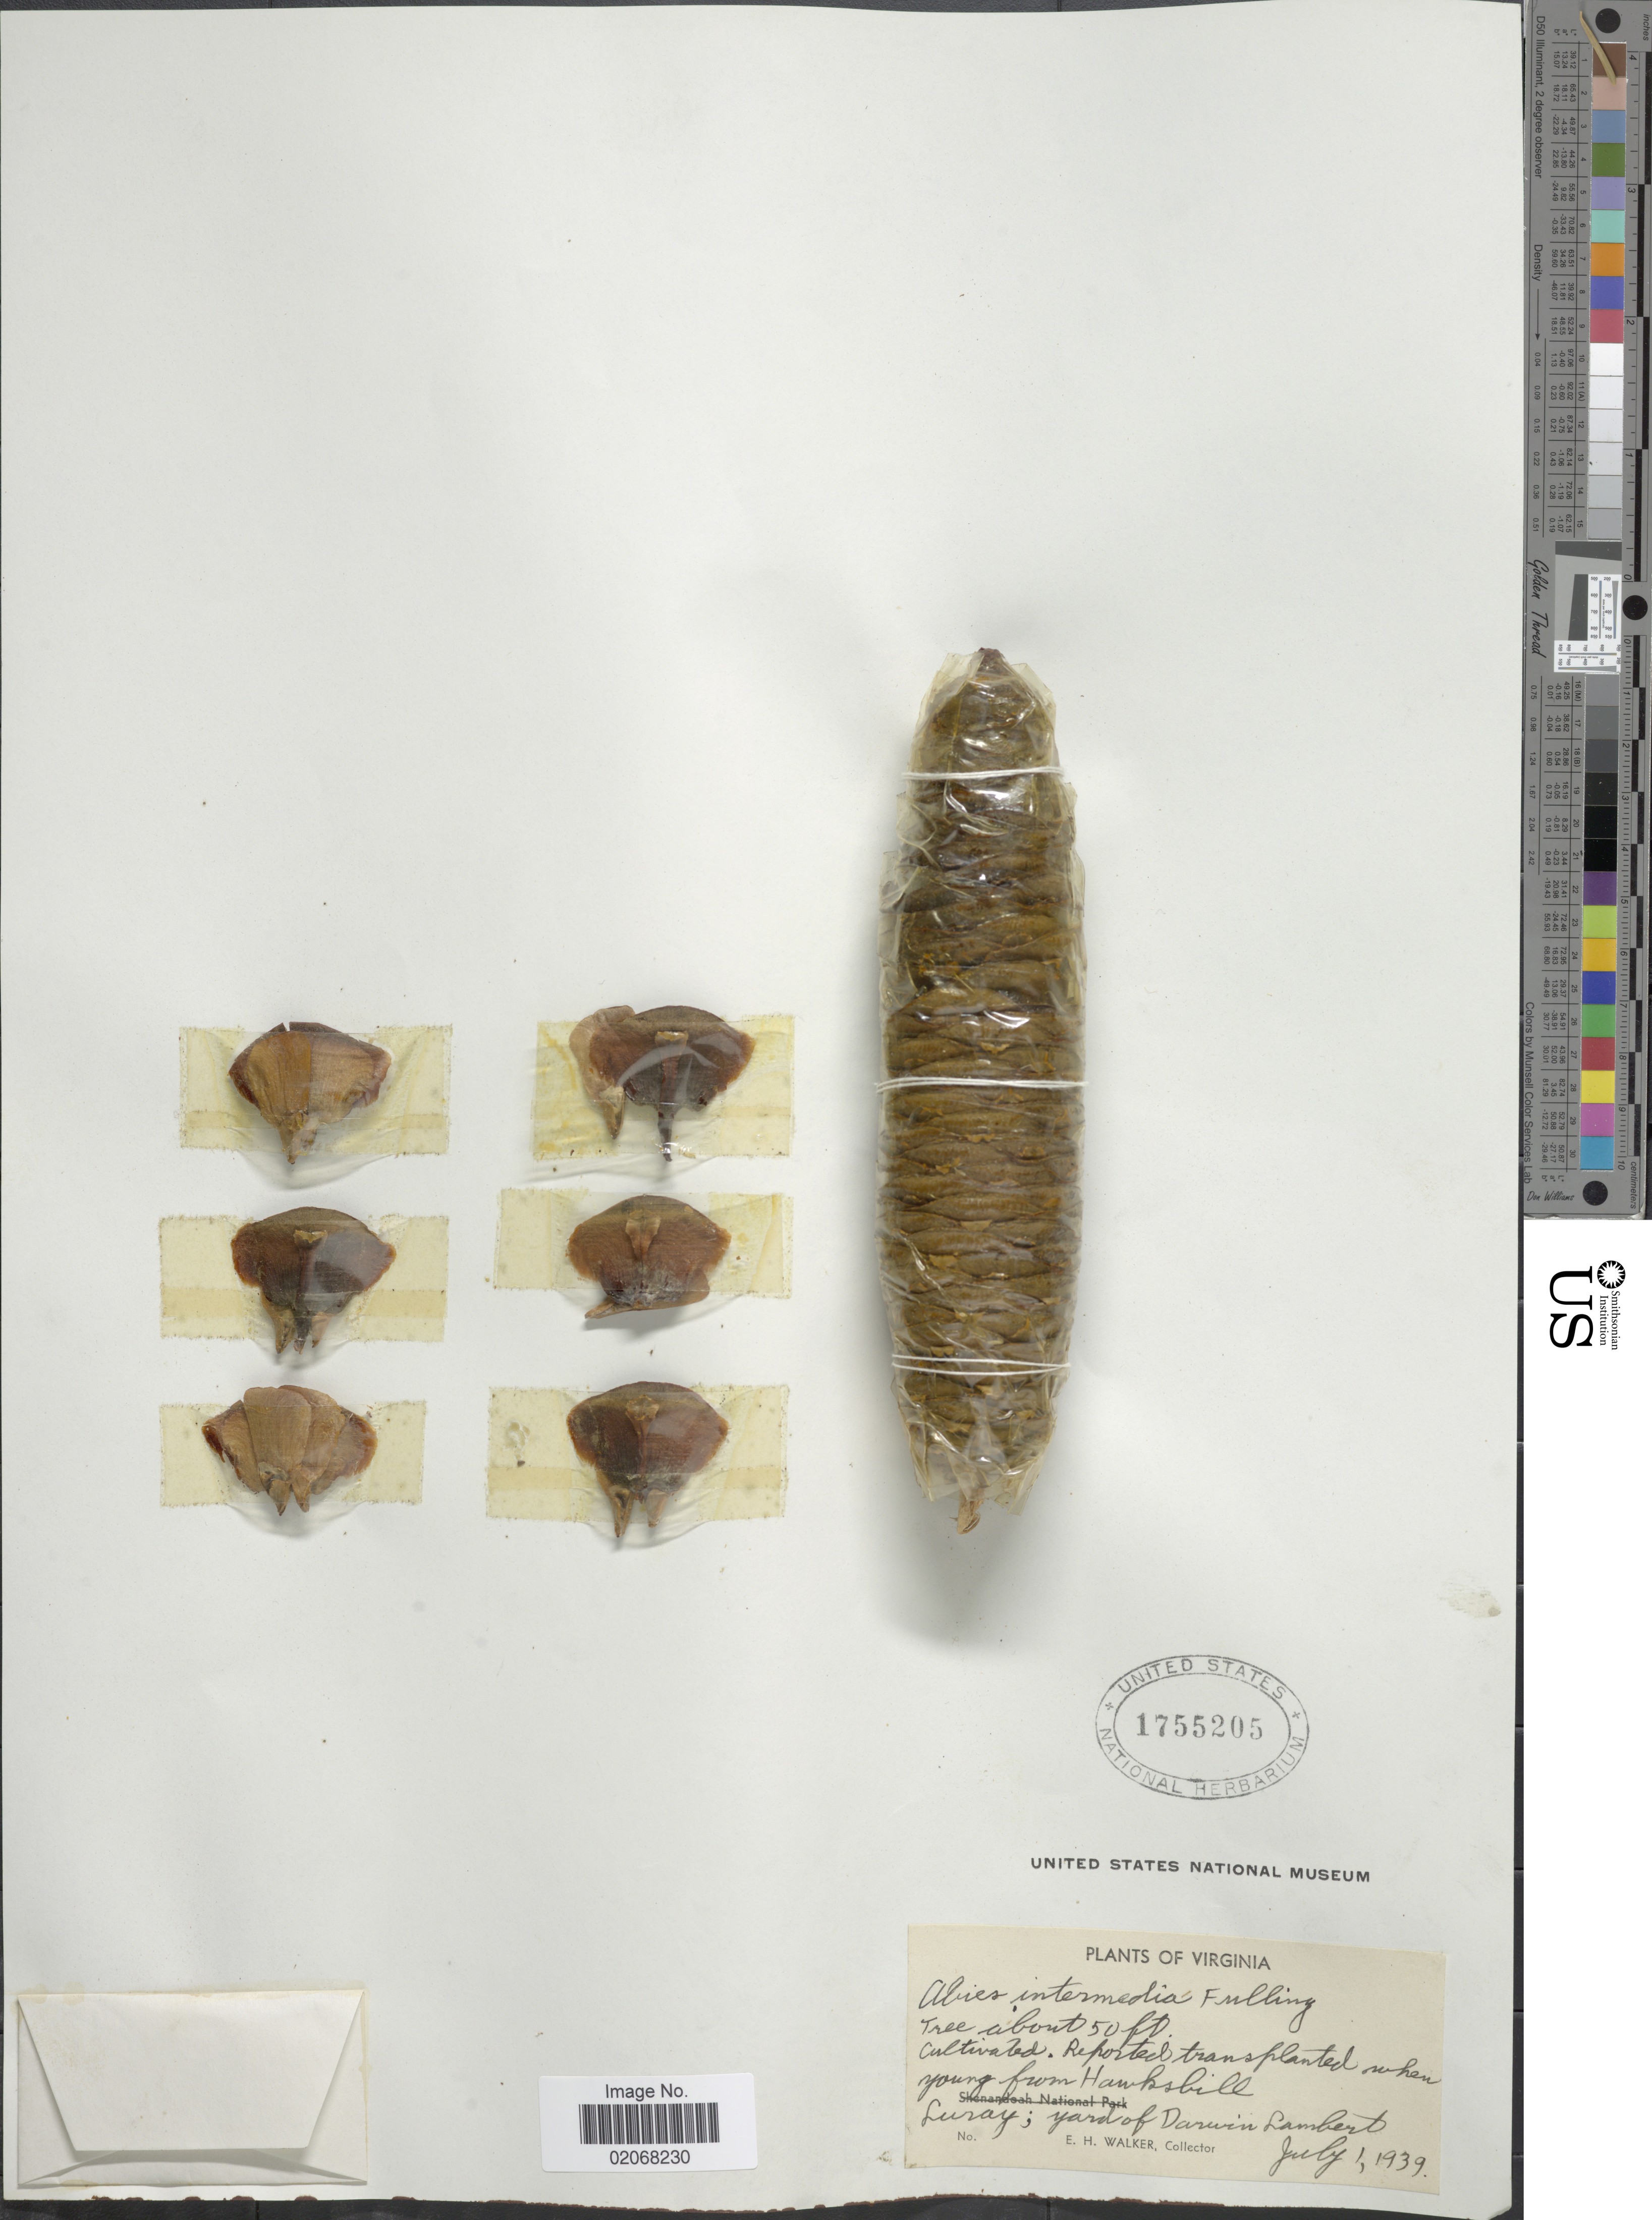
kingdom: Plantae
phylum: Tracheophyta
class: Pinopsida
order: Pinales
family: Pinaceae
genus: Abies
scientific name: Abies intermedia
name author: Fulling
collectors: E. H. Walker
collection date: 1939-07-01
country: United States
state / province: Virginia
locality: Luray, Yard of Darwin Lambert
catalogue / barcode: US 1755205